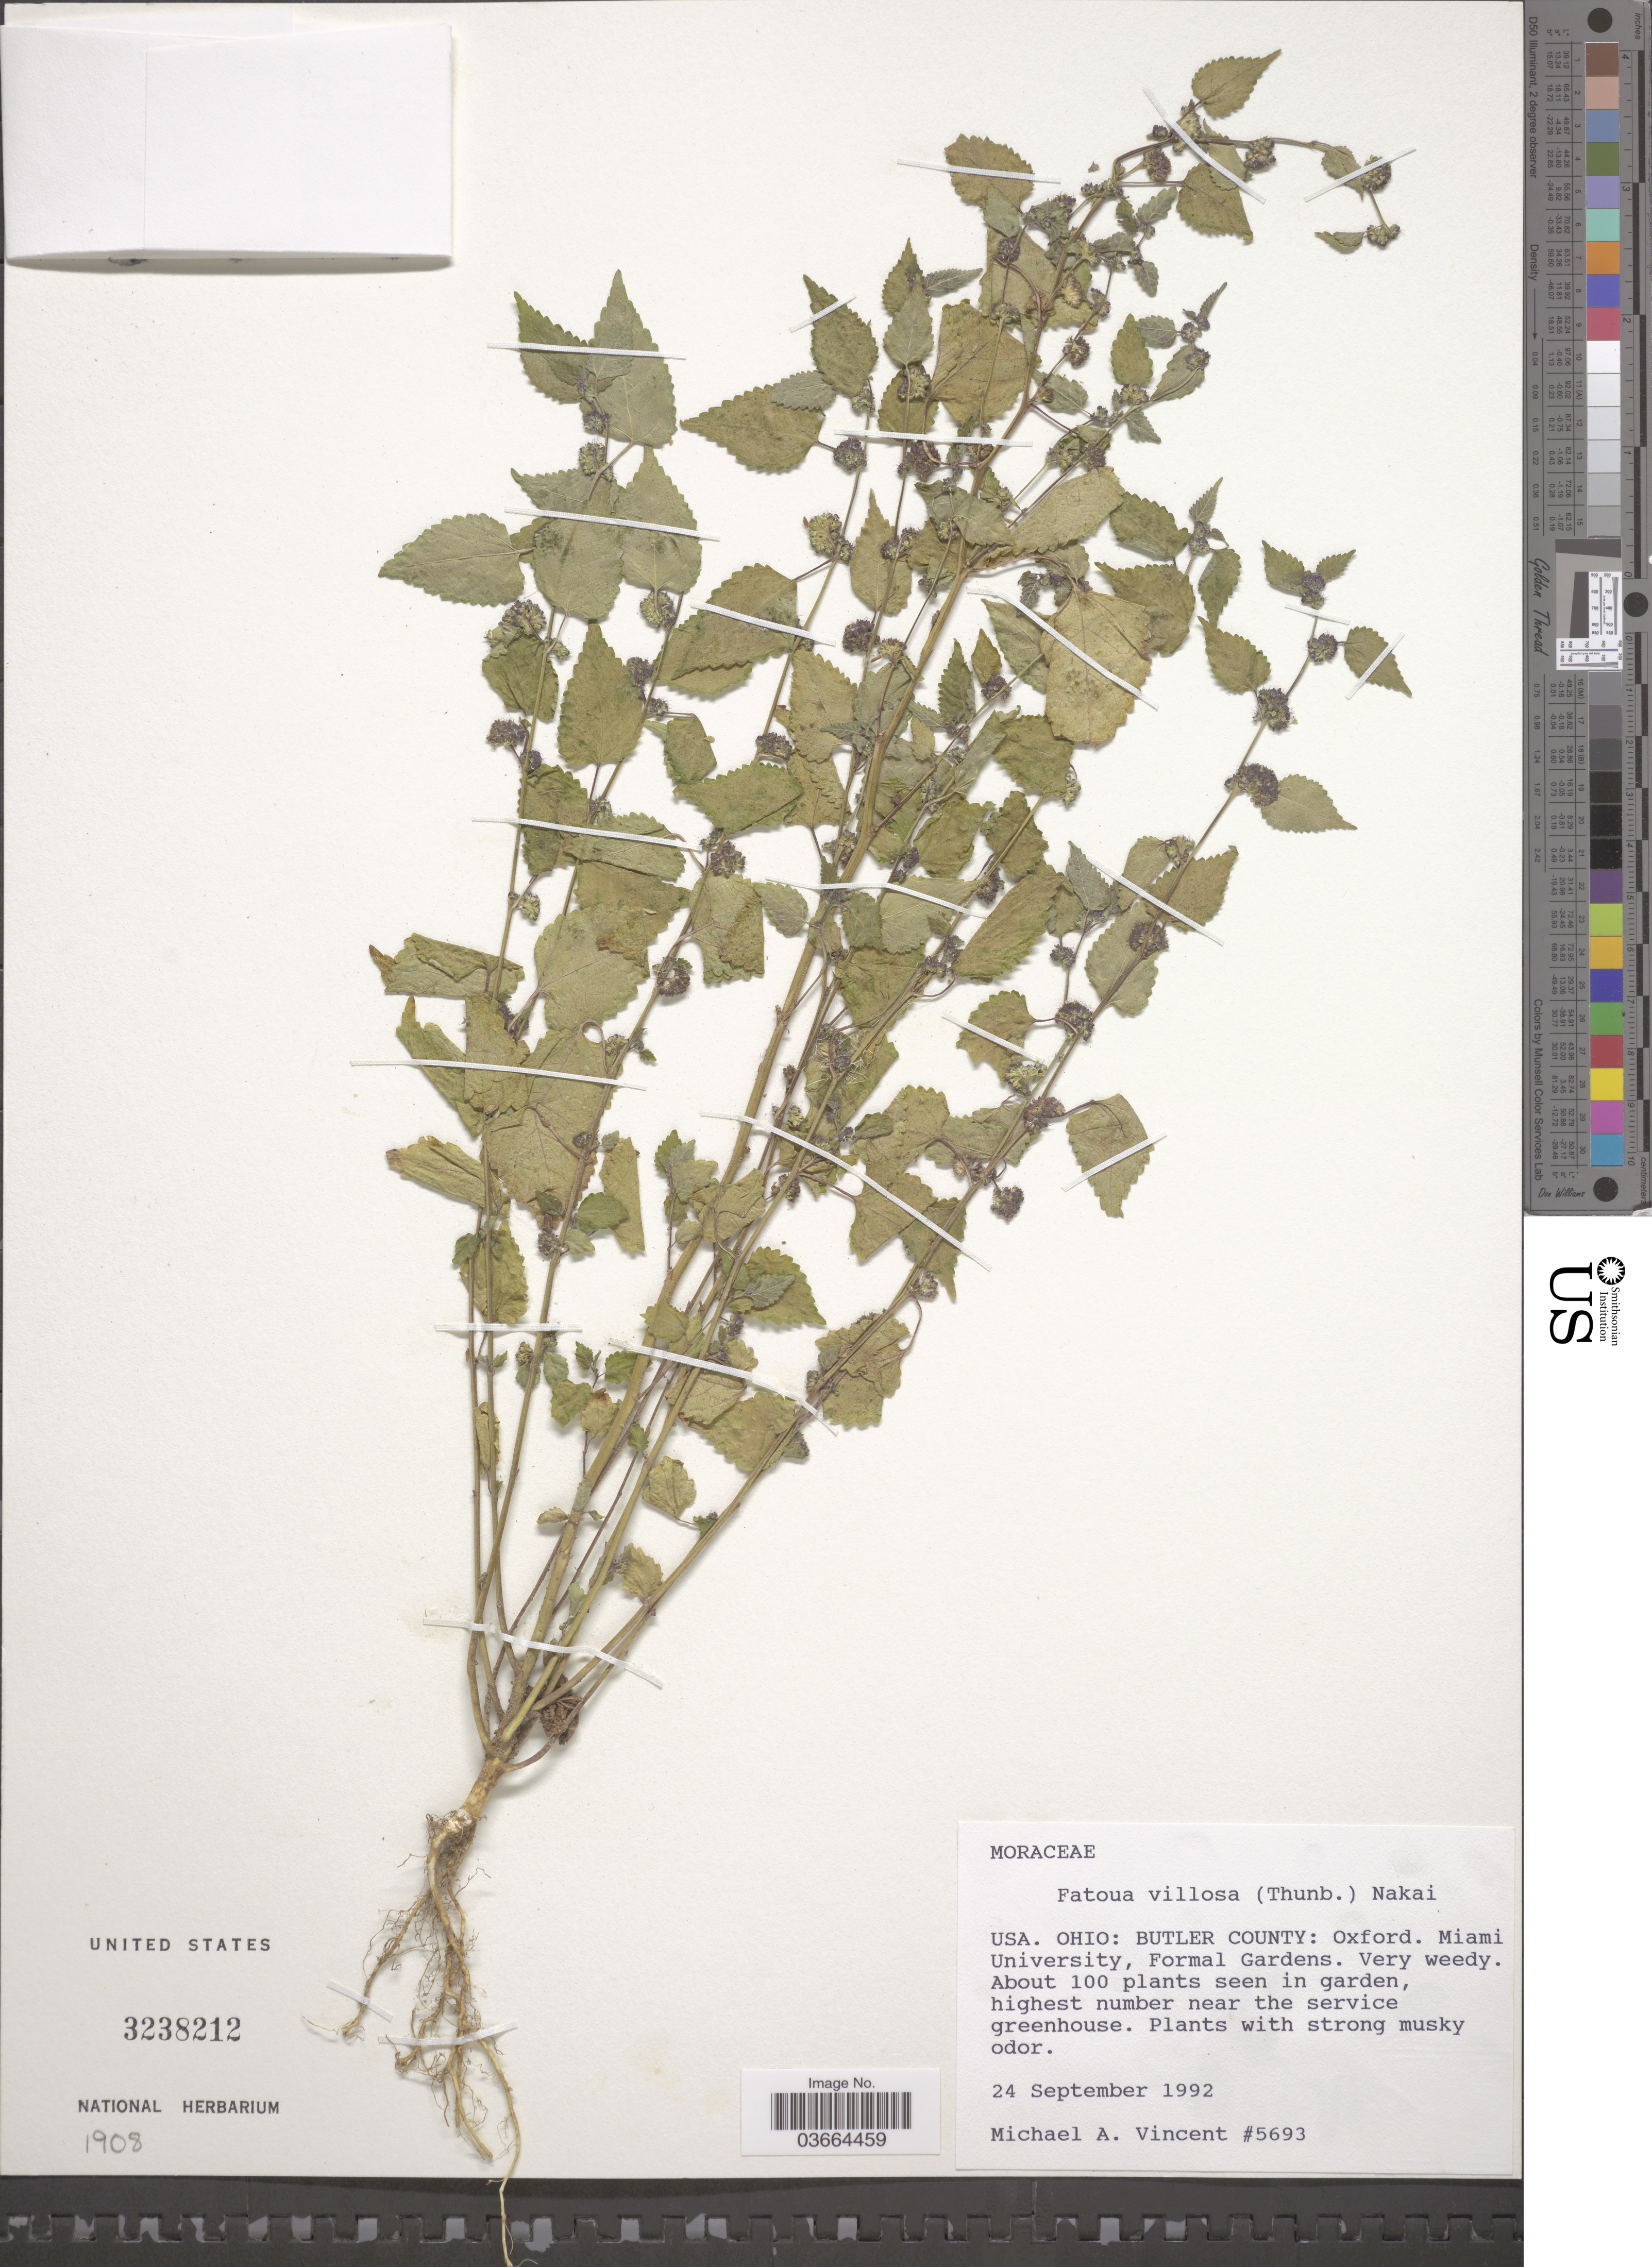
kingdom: Plantae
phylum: Tracheophyta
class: Magnoliopsida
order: Rosales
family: Moraceae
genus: Fatoua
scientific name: Fatoua villosa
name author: (Thunb.) Nakai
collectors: M. A. Vincent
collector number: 5693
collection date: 1992-09-24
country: United States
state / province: Ohio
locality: Butler County: Oxford, Miami University, Formal Gardens.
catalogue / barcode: US 3238212